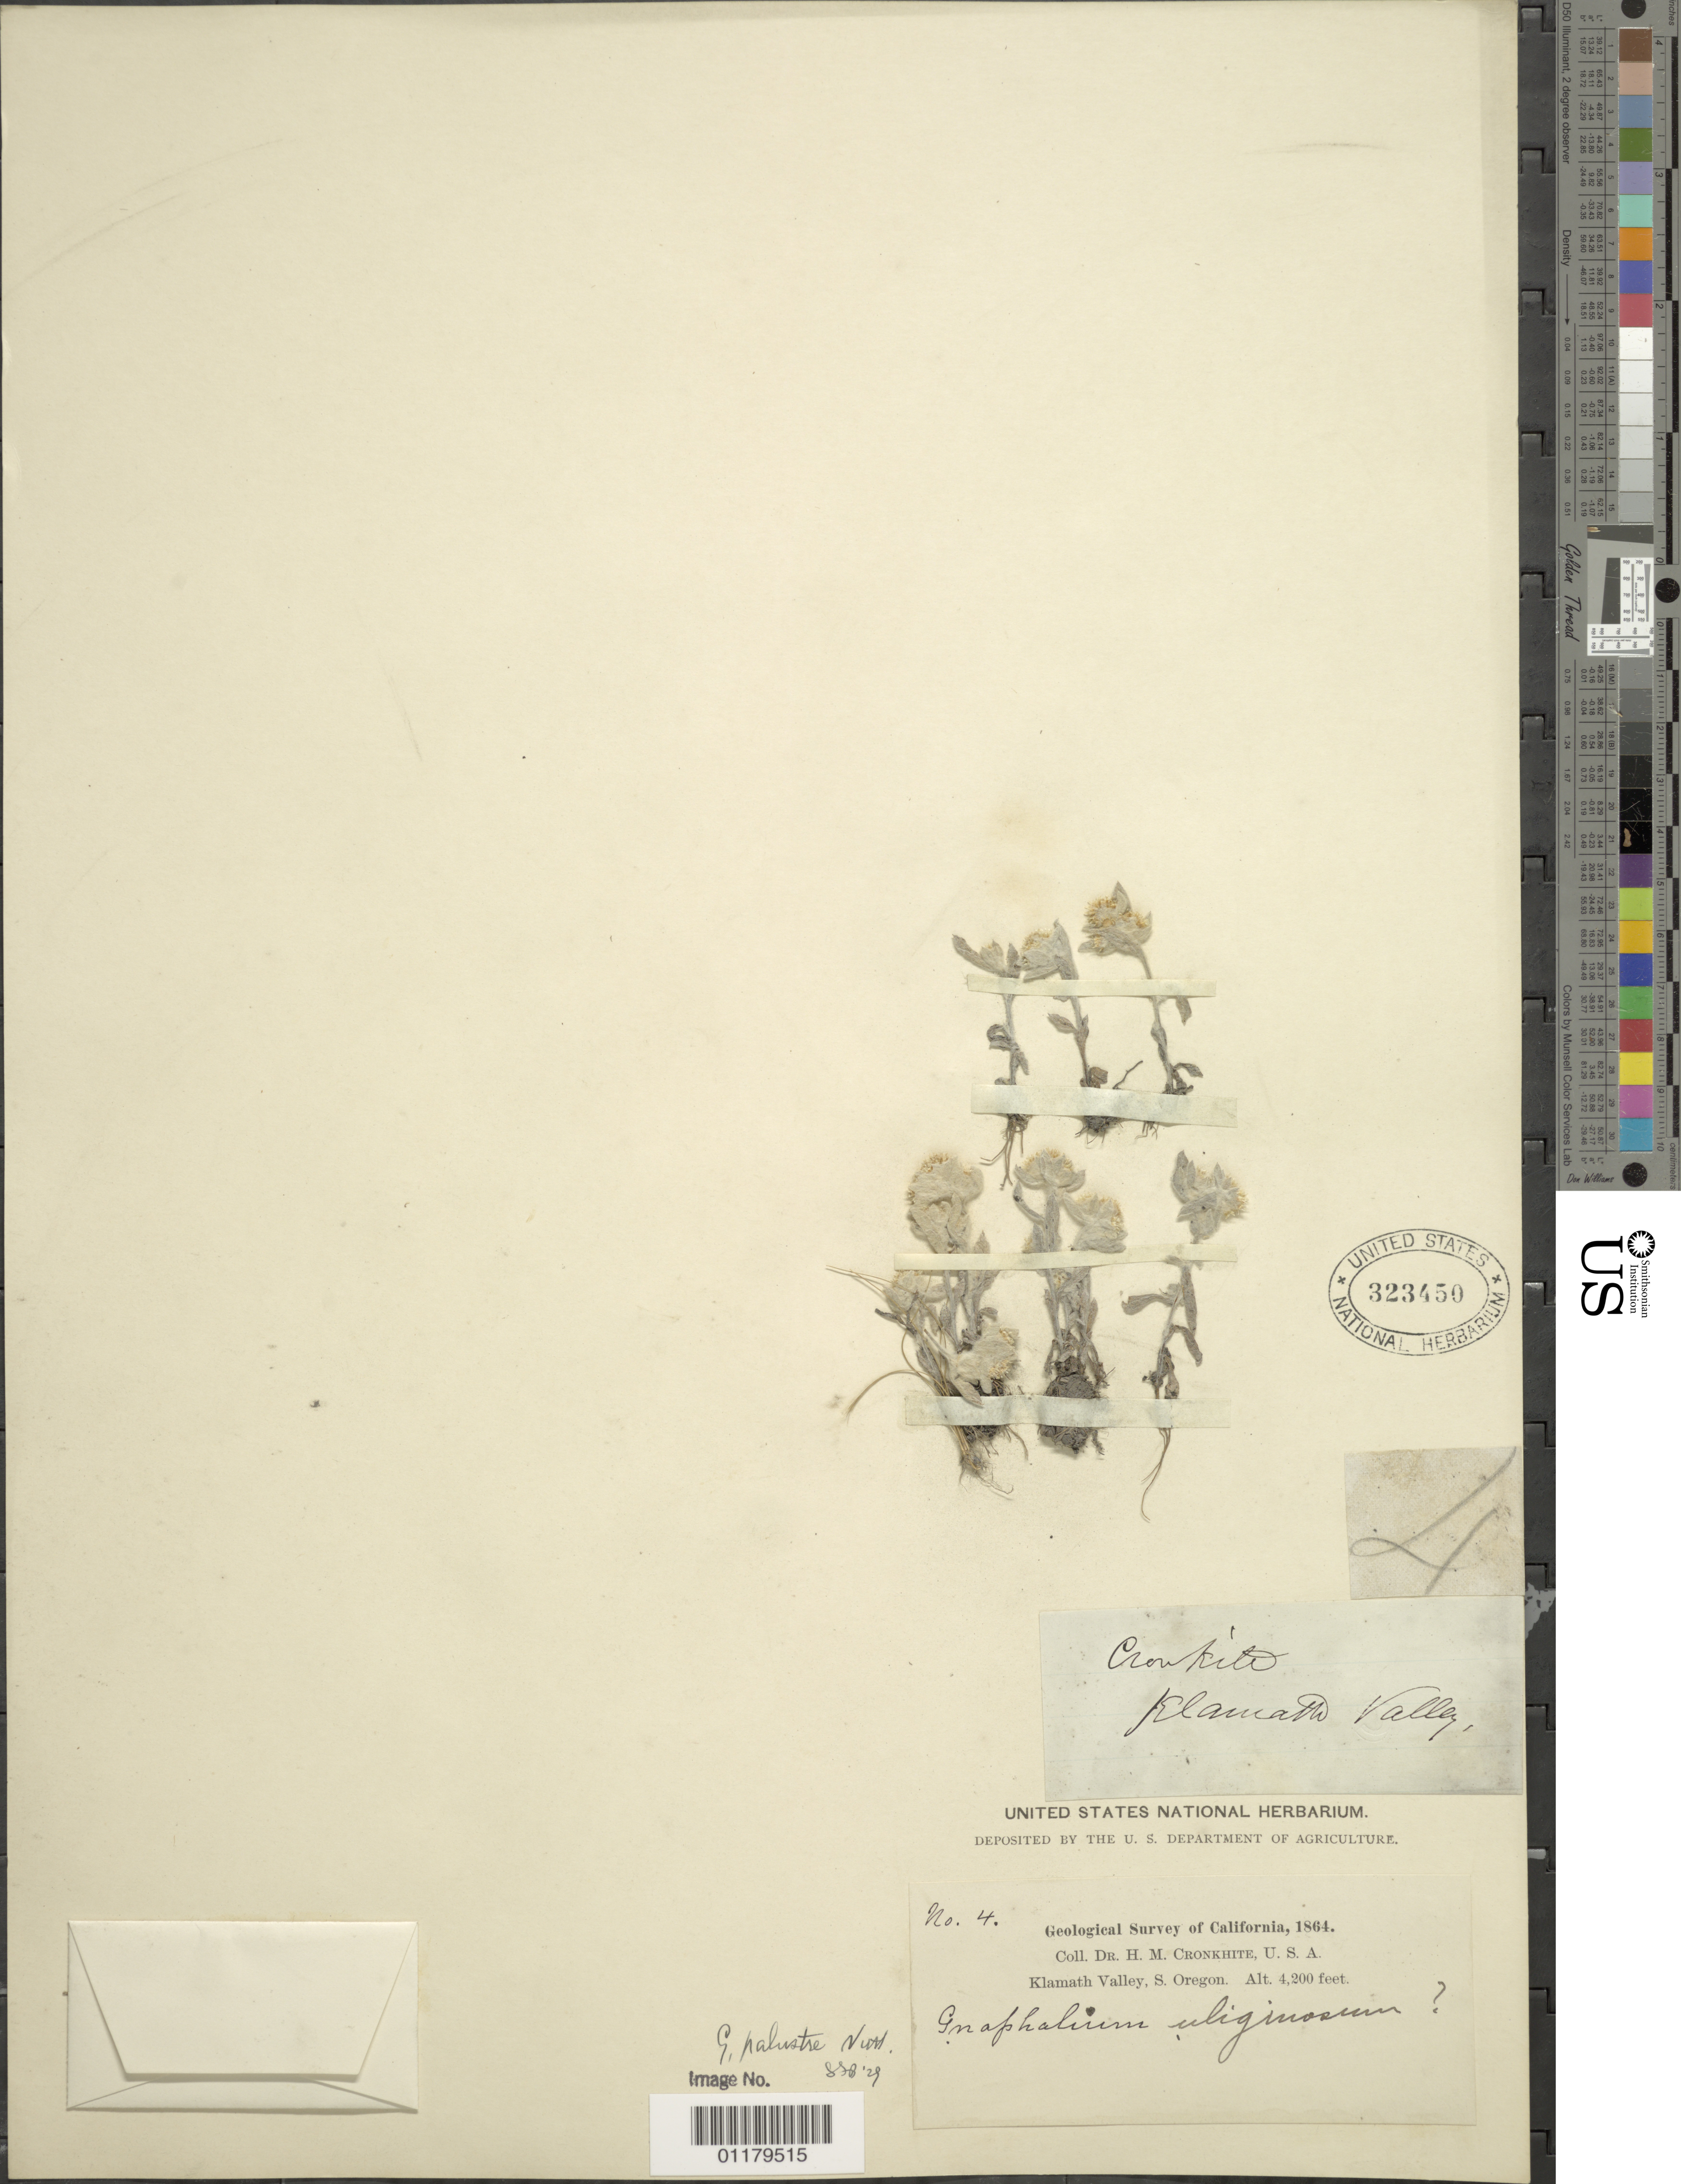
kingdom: Plantae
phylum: Tracheophyta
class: Magnoliopsida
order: Asterales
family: Asteraceae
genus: Gnaphalium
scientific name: Gnaphalium palustre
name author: Nutt.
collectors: H. M. Cronkhite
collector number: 4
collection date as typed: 1864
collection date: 1864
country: United States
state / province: Oregon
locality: Klamath Valley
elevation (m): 1280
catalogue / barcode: US 323450